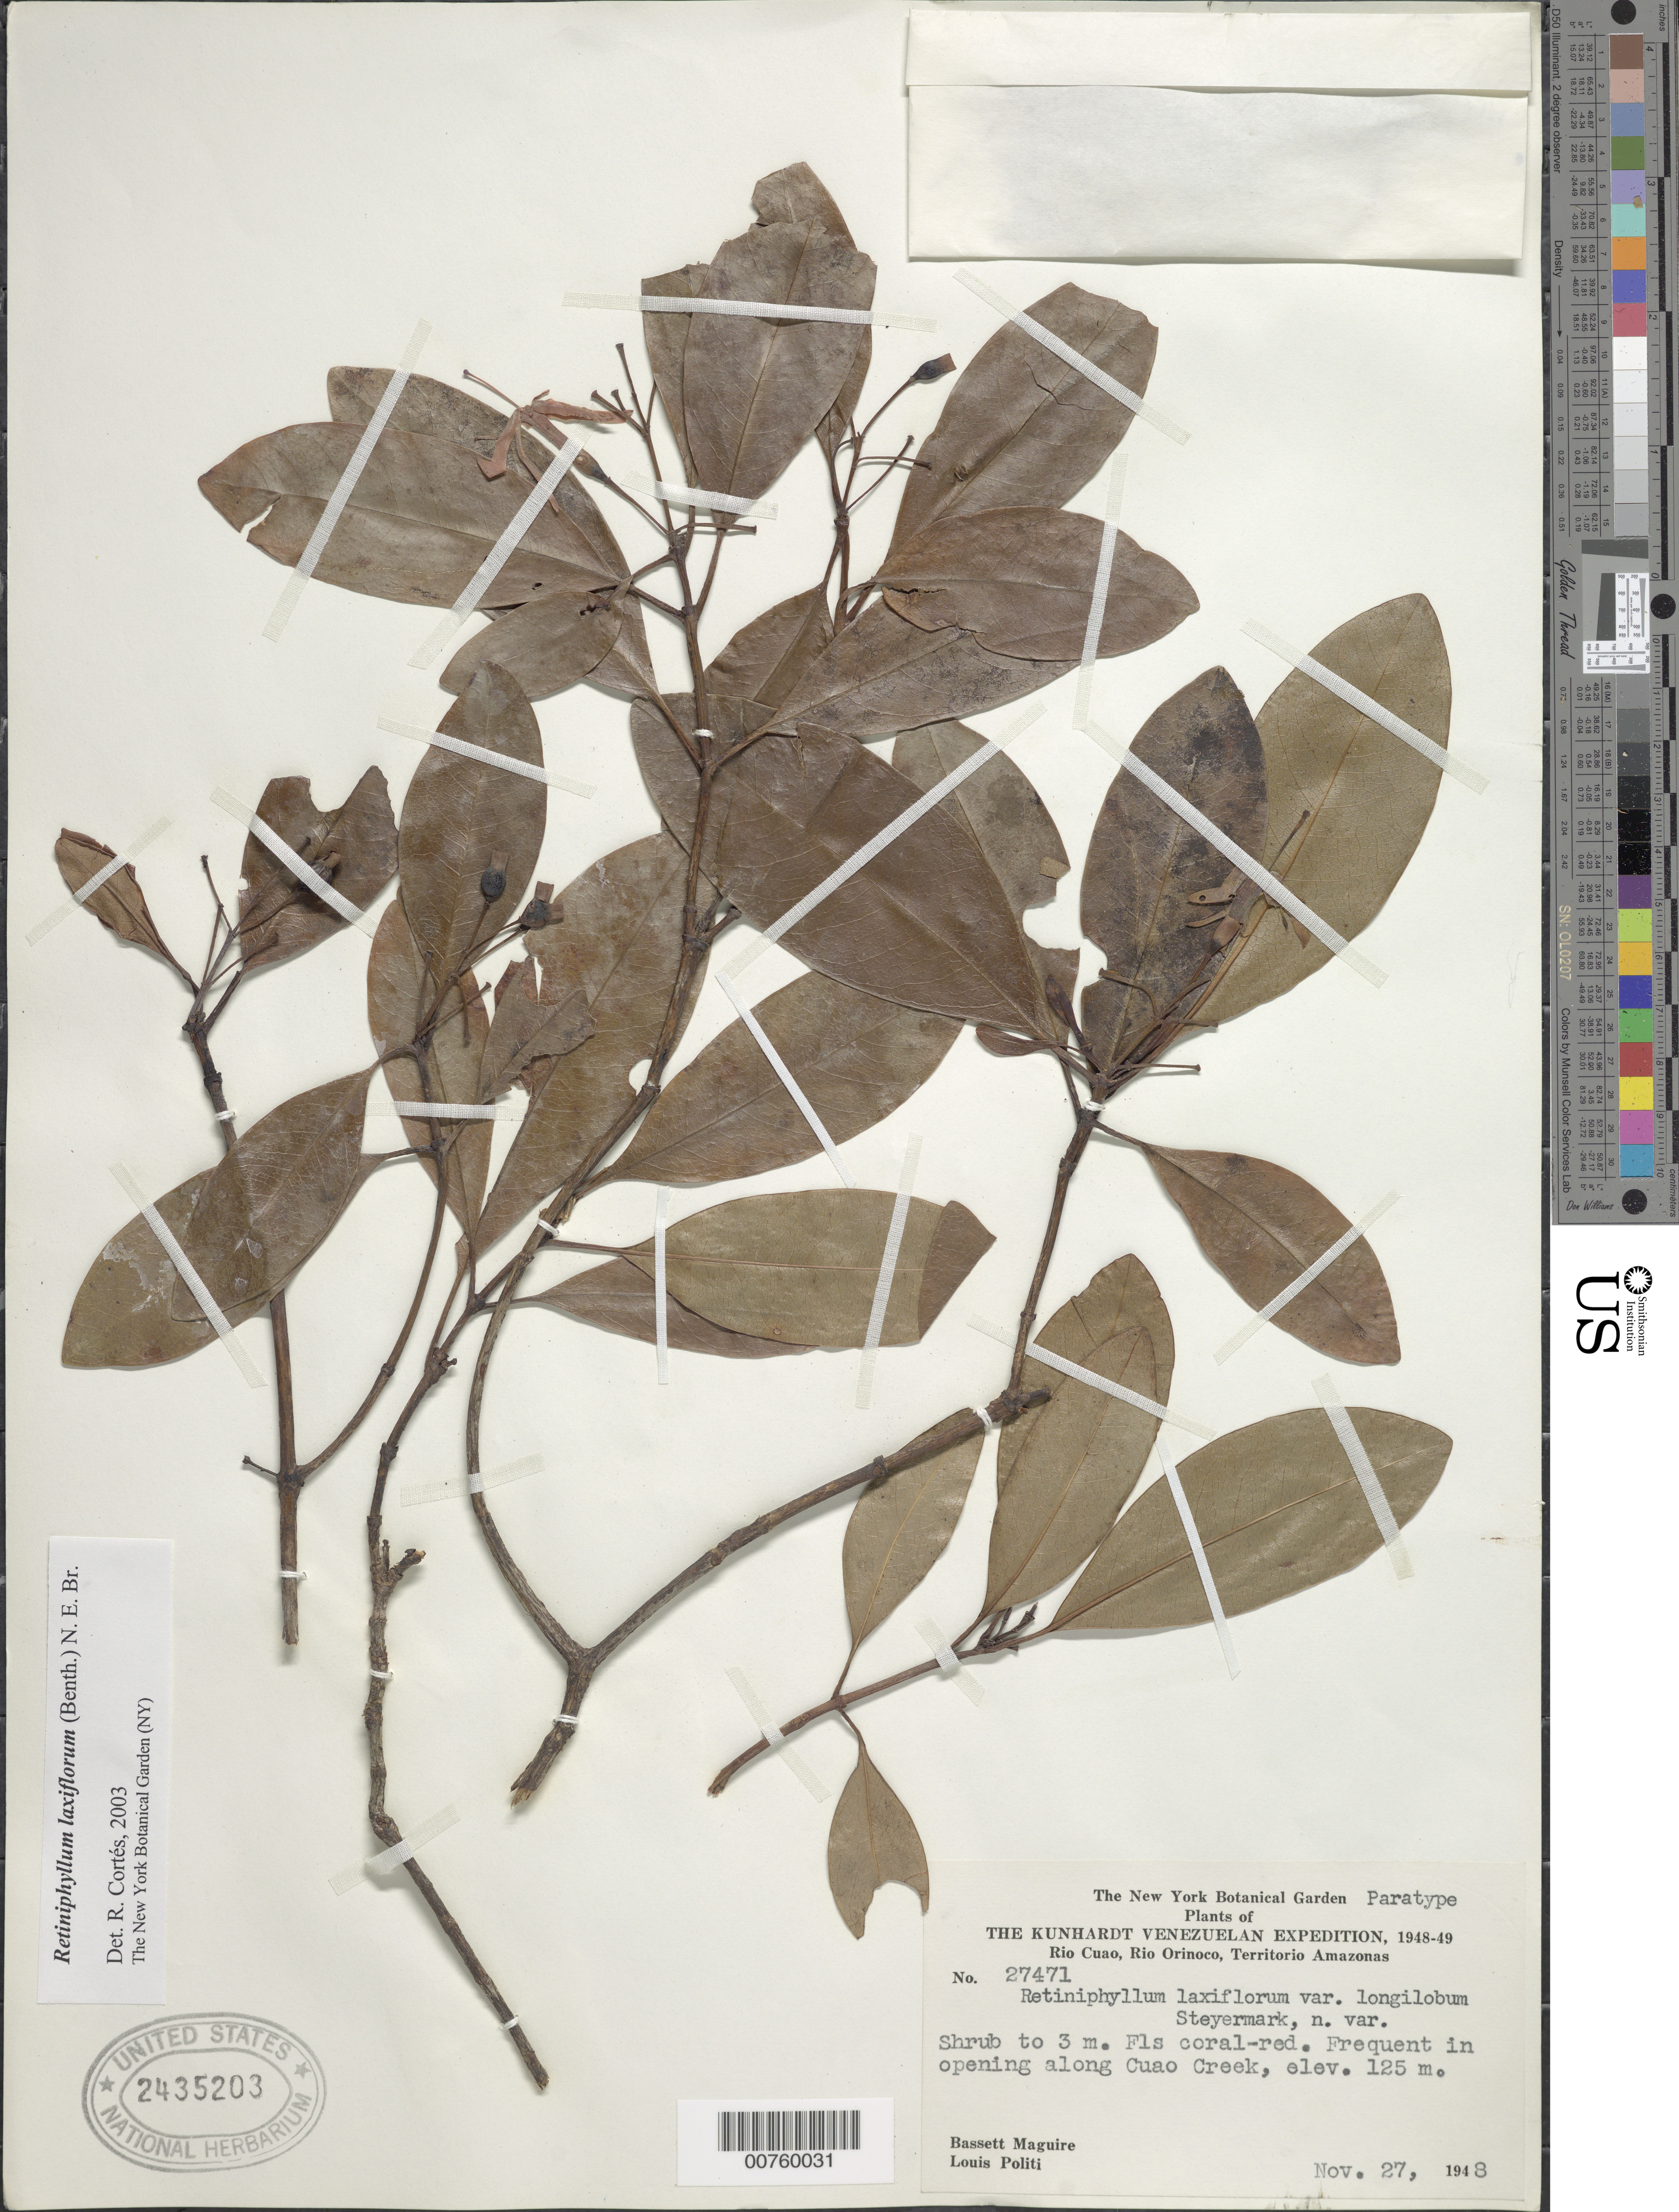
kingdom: Plantae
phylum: Tracheophyta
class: Magnoliopsida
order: Gentianales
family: Rubiaceae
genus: Retiniphyllum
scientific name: Retiniphyllum laxiflorum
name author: (Benth.) N.E. Br.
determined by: Cortes R., G.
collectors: B. Maguire & L. Politi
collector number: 27471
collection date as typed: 27-Nov-48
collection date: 1948-11-27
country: Venezuela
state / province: Amazonas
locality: Cerro Sipapo (Paráque), Cuao Creek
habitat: Opening along creek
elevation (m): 125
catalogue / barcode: US 2435203